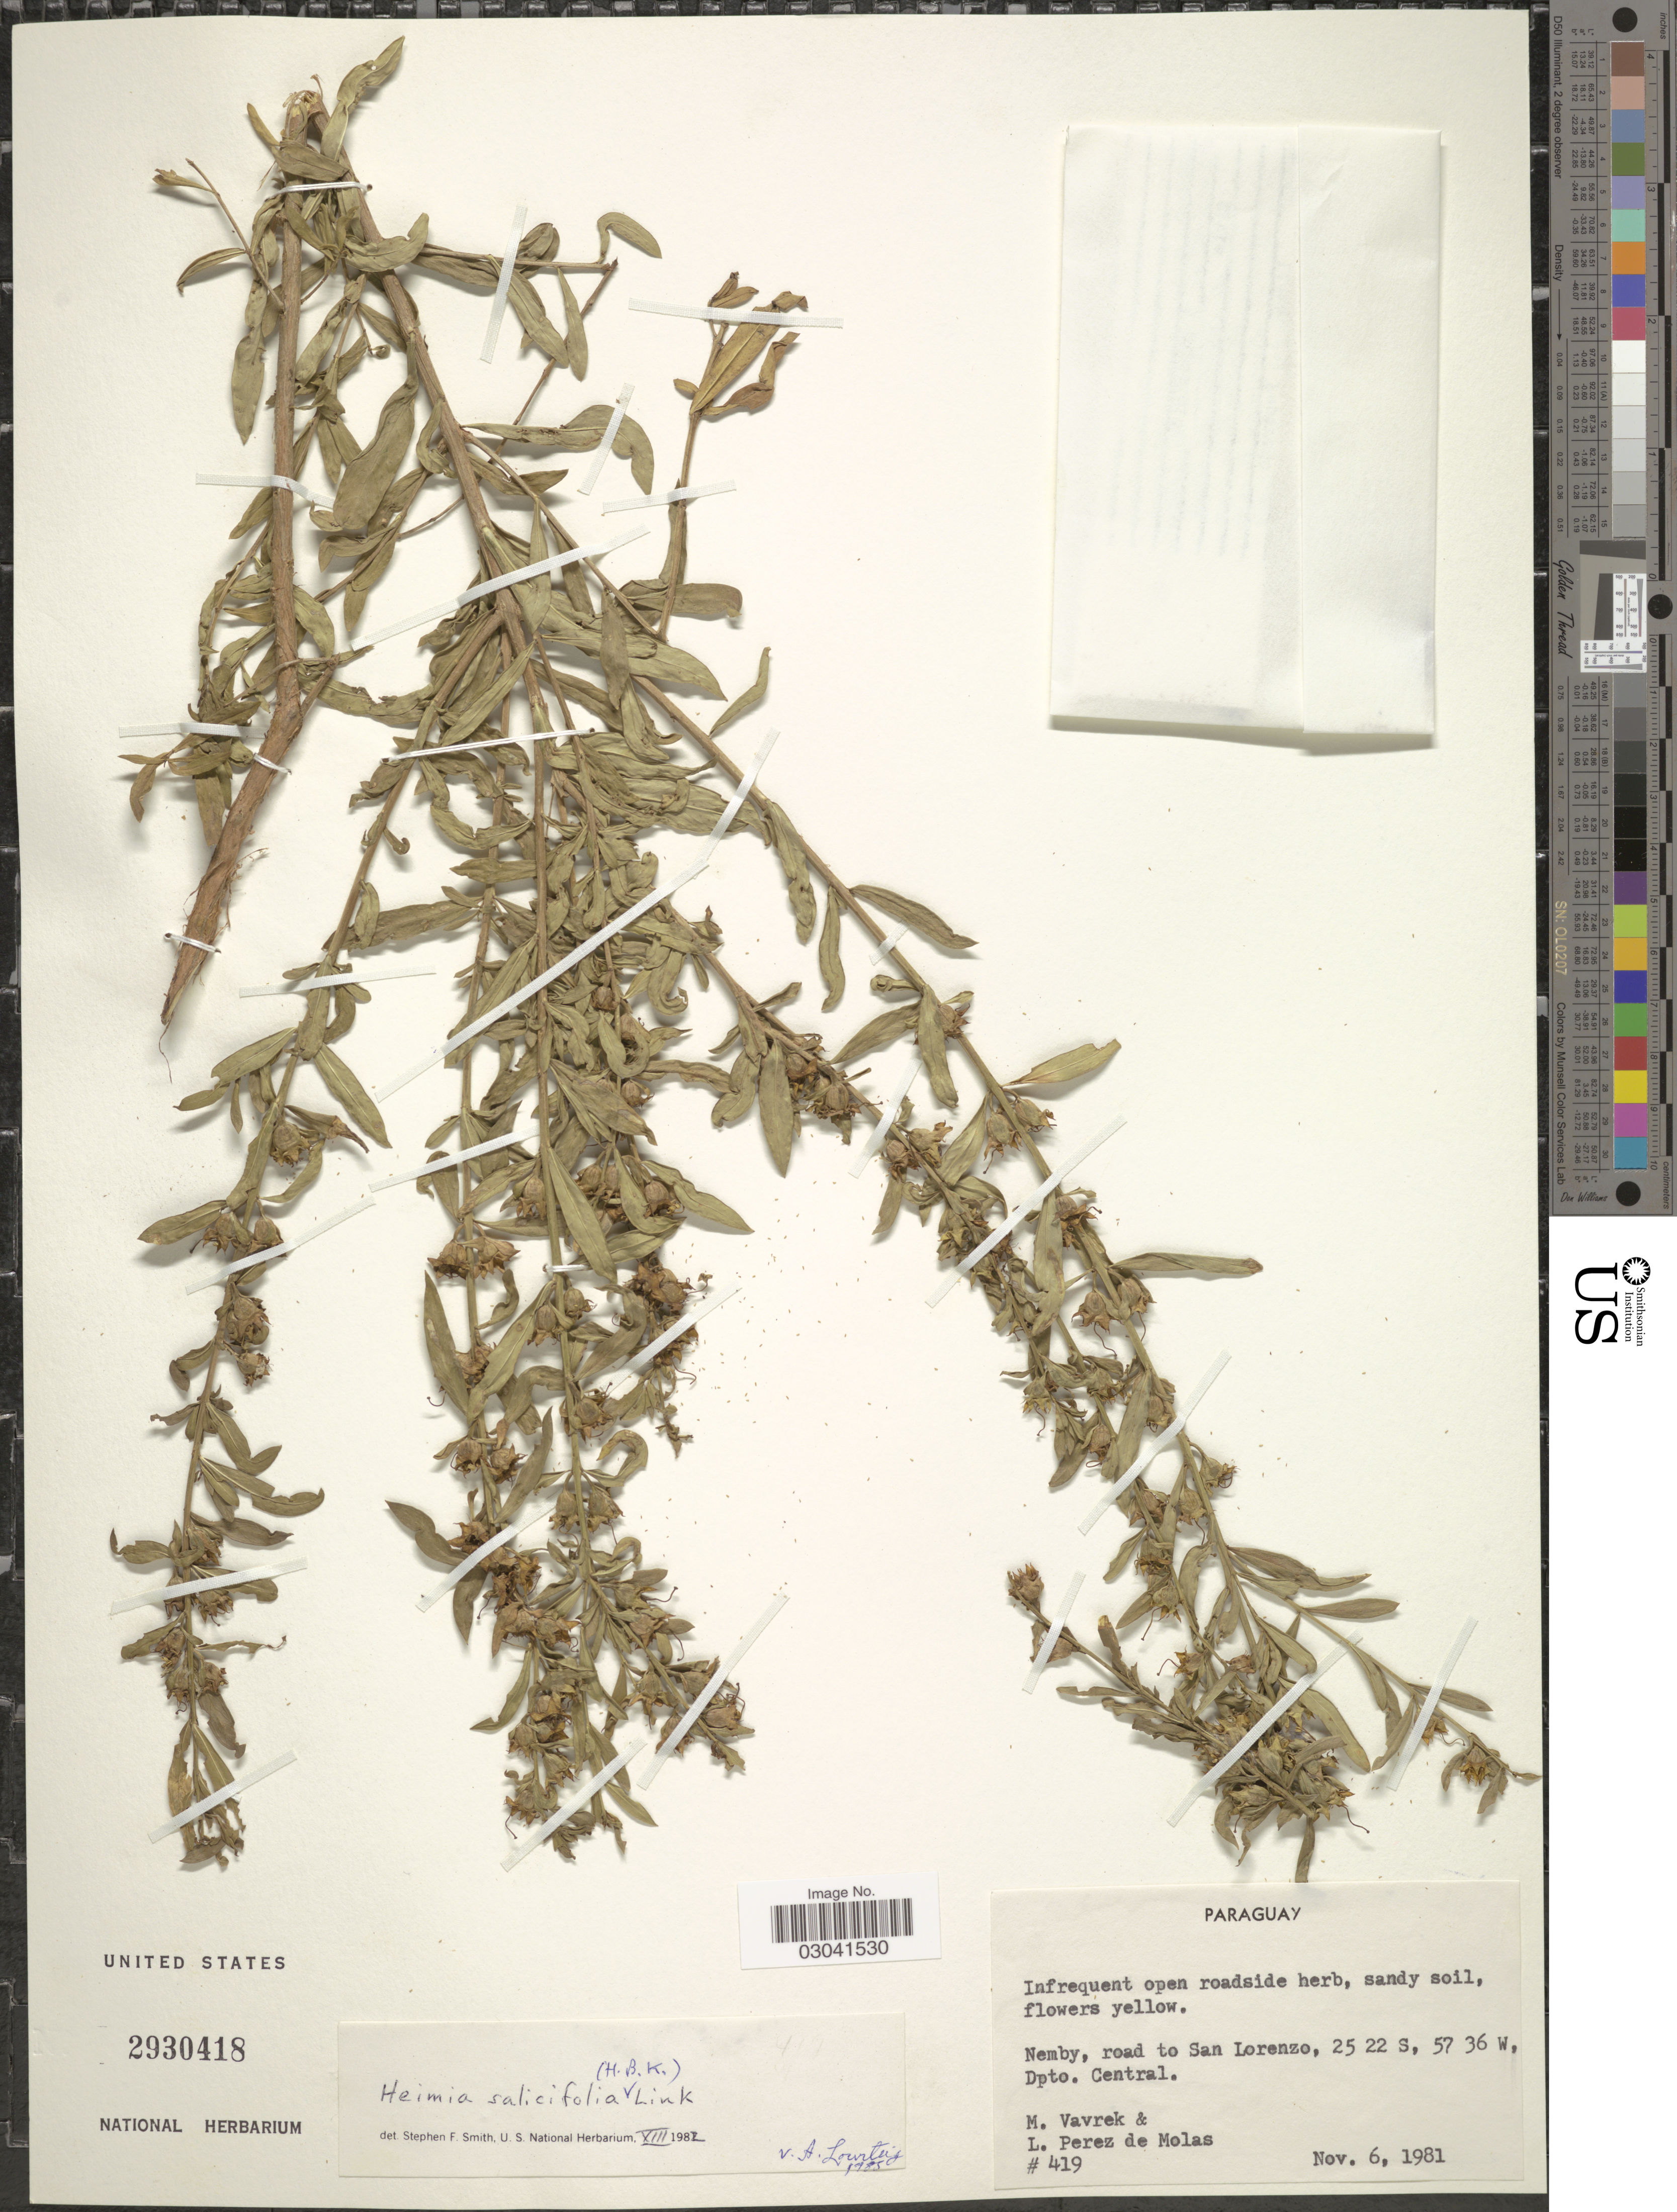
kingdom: Plantae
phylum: Tracheophyta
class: Magnoliopsida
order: Myrtales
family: Lythraceae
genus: Heimia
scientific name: Heimia salicifolia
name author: Link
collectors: M. Vavrek & L. Perez de Molas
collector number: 419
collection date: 1981-11-06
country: Paraguay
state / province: Central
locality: Nemby, road to San Lorenzo. Dpto. Central.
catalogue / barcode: US 2930418